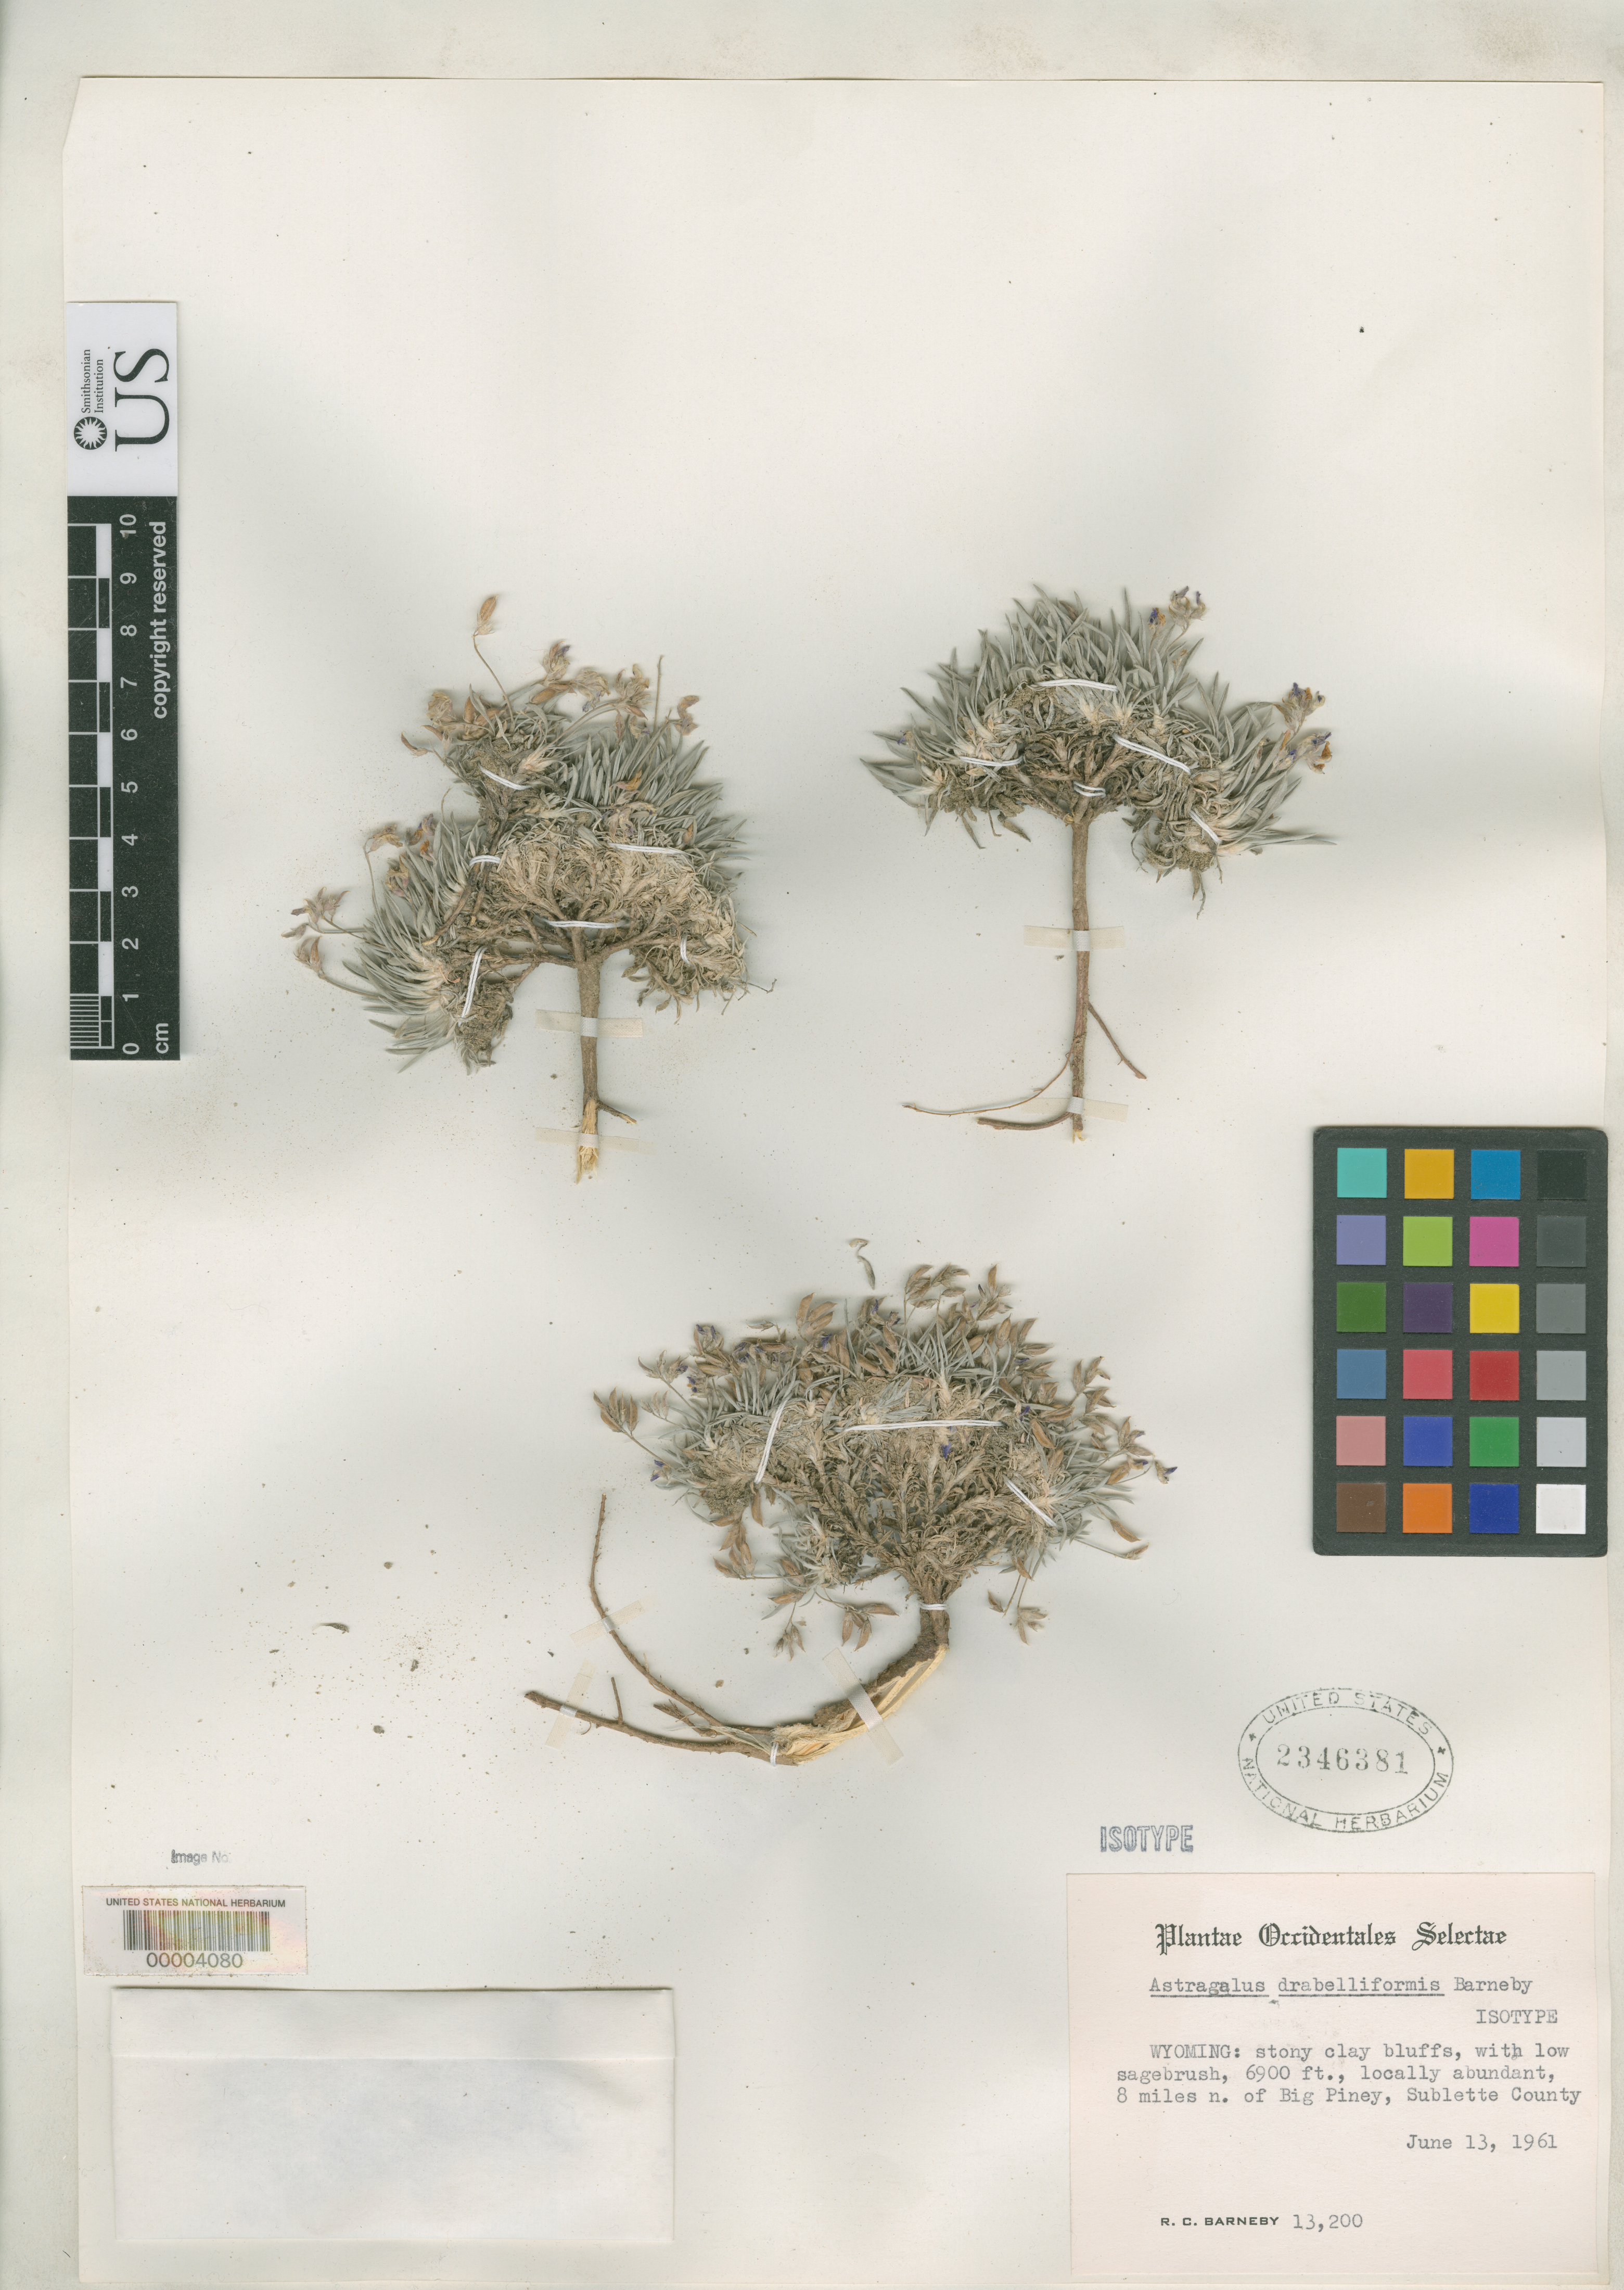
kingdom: Plantae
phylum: Tracheophyta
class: Magnoliopsida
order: Fabales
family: Fabaceae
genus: Astragalus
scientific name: Astragalus drabelliformis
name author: Barneby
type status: Isotype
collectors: R. C. Barneby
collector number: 13200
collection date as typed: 13 Jun 1961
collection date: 1961-06-13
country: United States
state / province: Wyoming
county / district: Sublette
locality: Big Piney.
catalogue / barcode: US 2346381